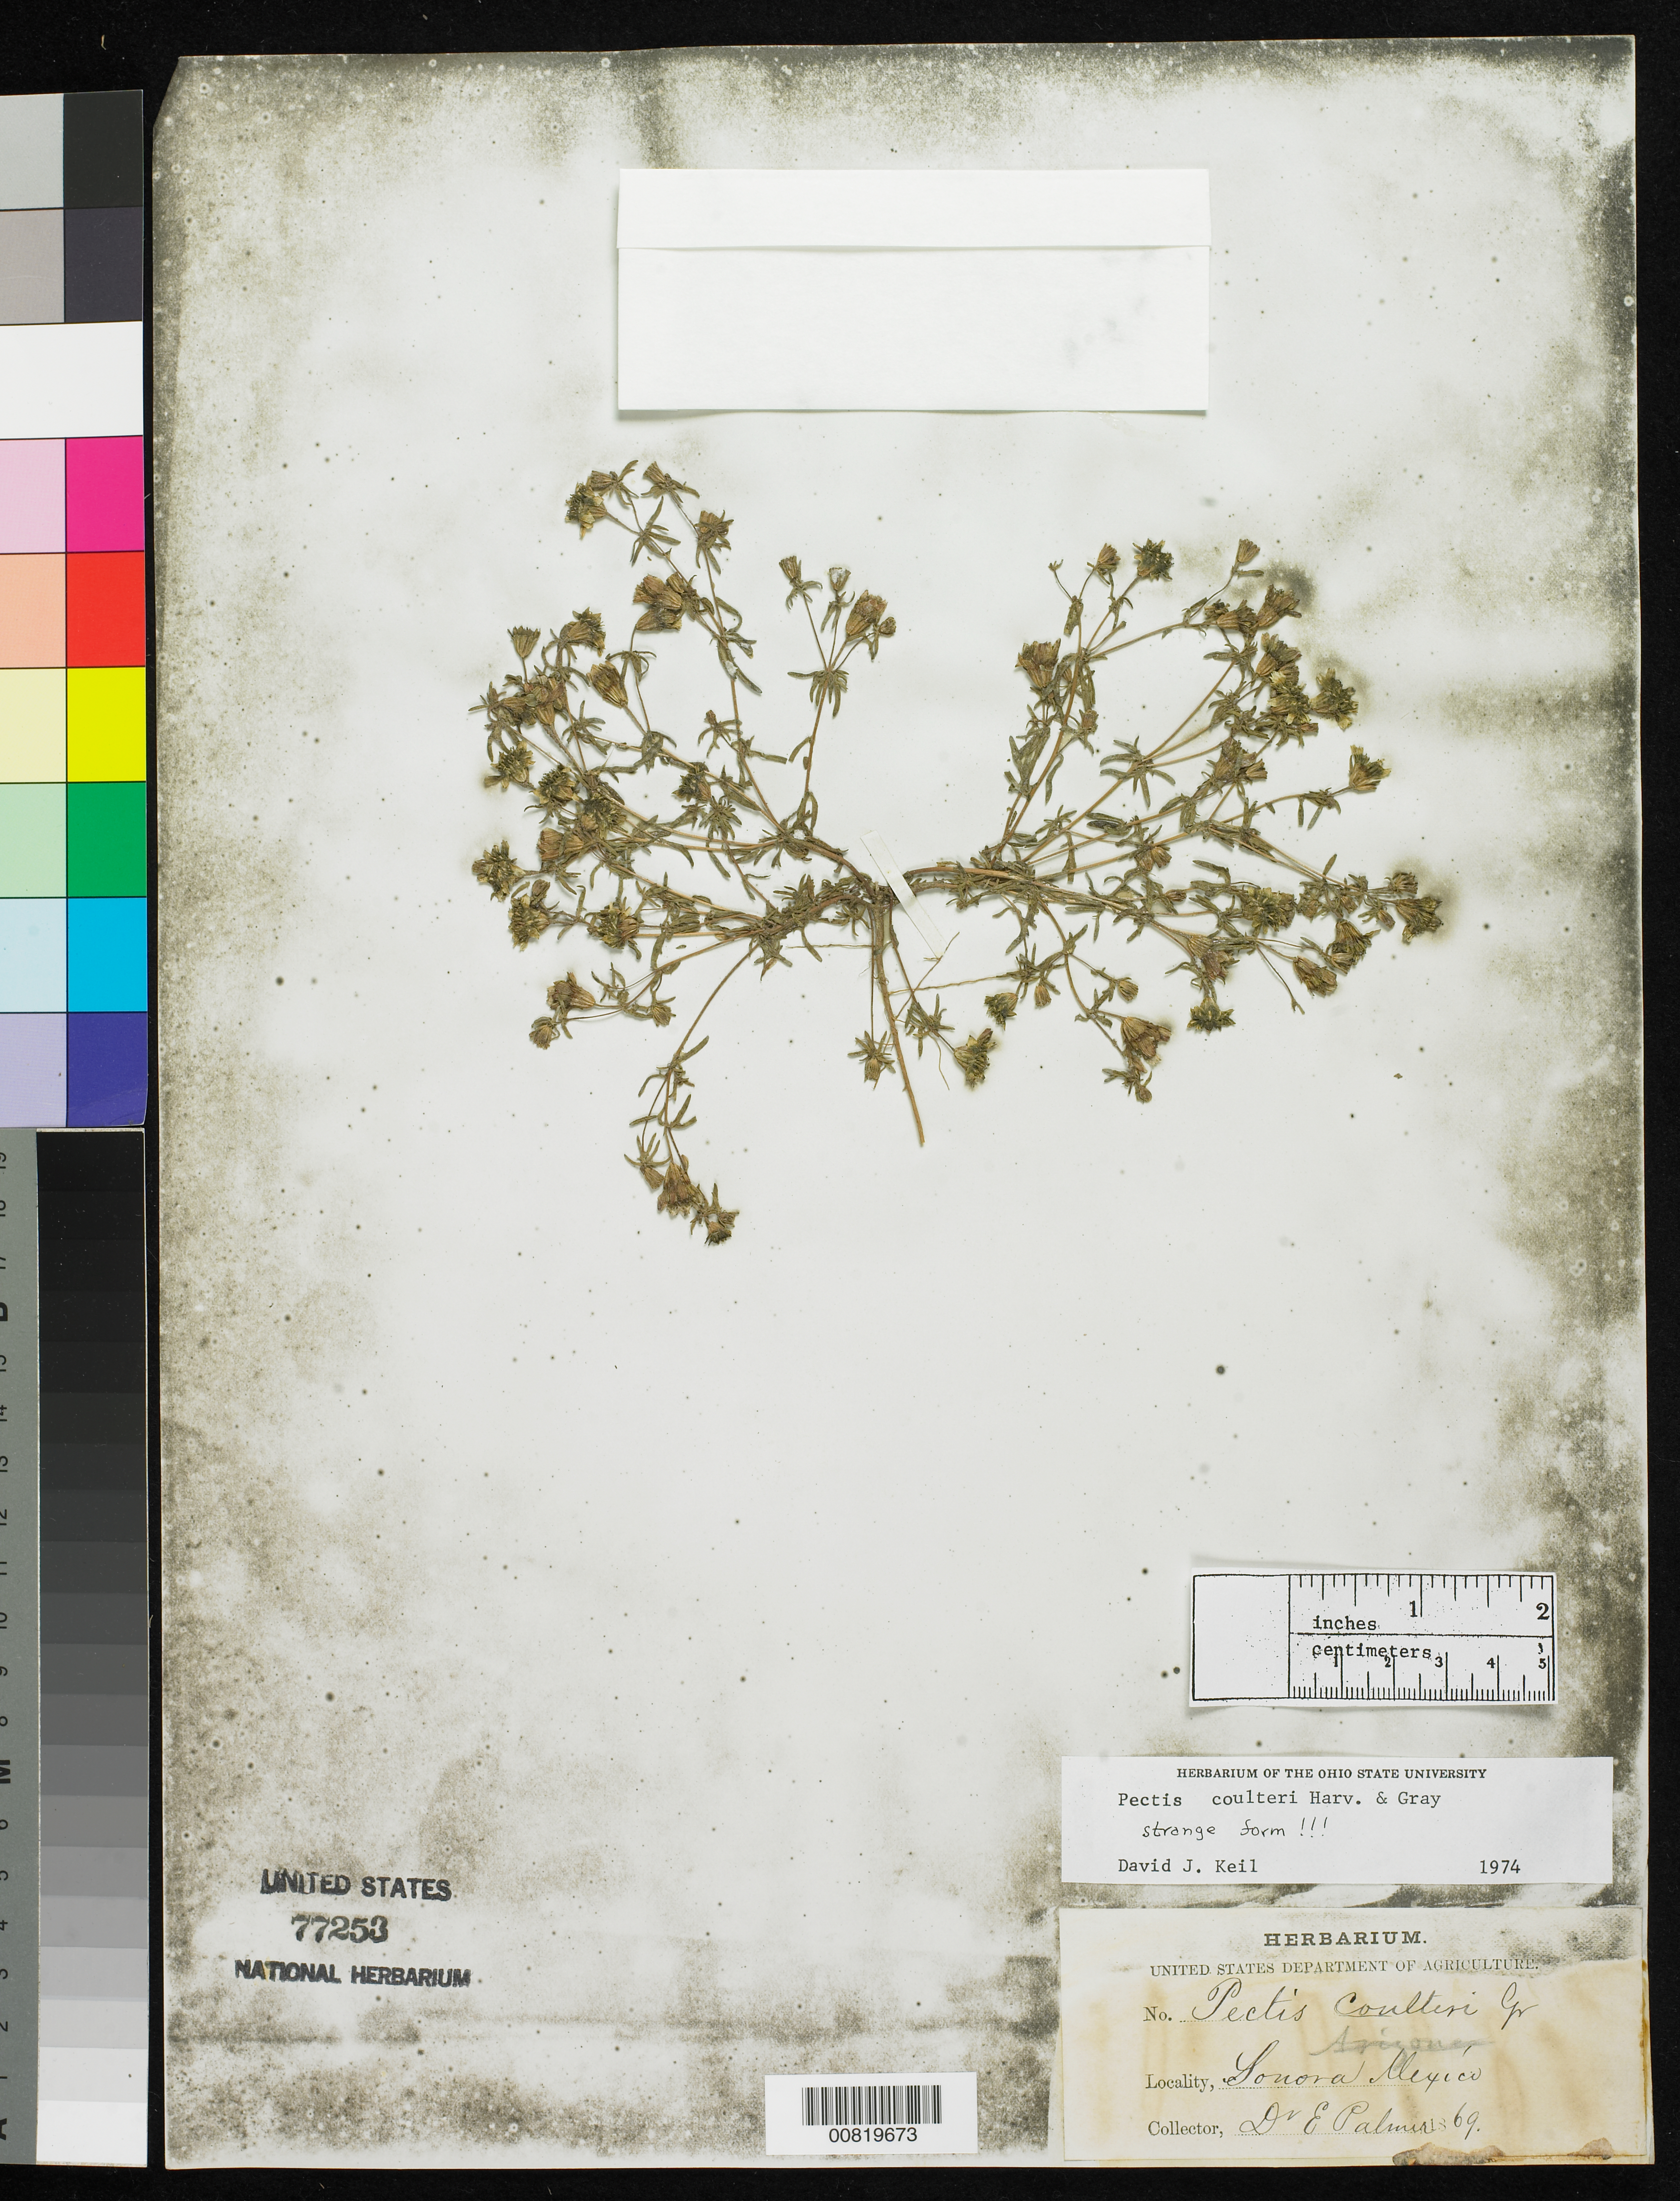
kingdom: Plantae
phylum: Tracheophyta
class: Magnoliopsida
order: Asterales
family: Asteraceae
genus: Pectis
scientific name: Pectis coulteri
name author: Harv. & A. Gray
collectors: E. Palmer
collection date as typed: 1869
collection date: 1869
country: Mexico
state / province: Sonora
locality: Sonora.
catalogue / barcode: US 77253